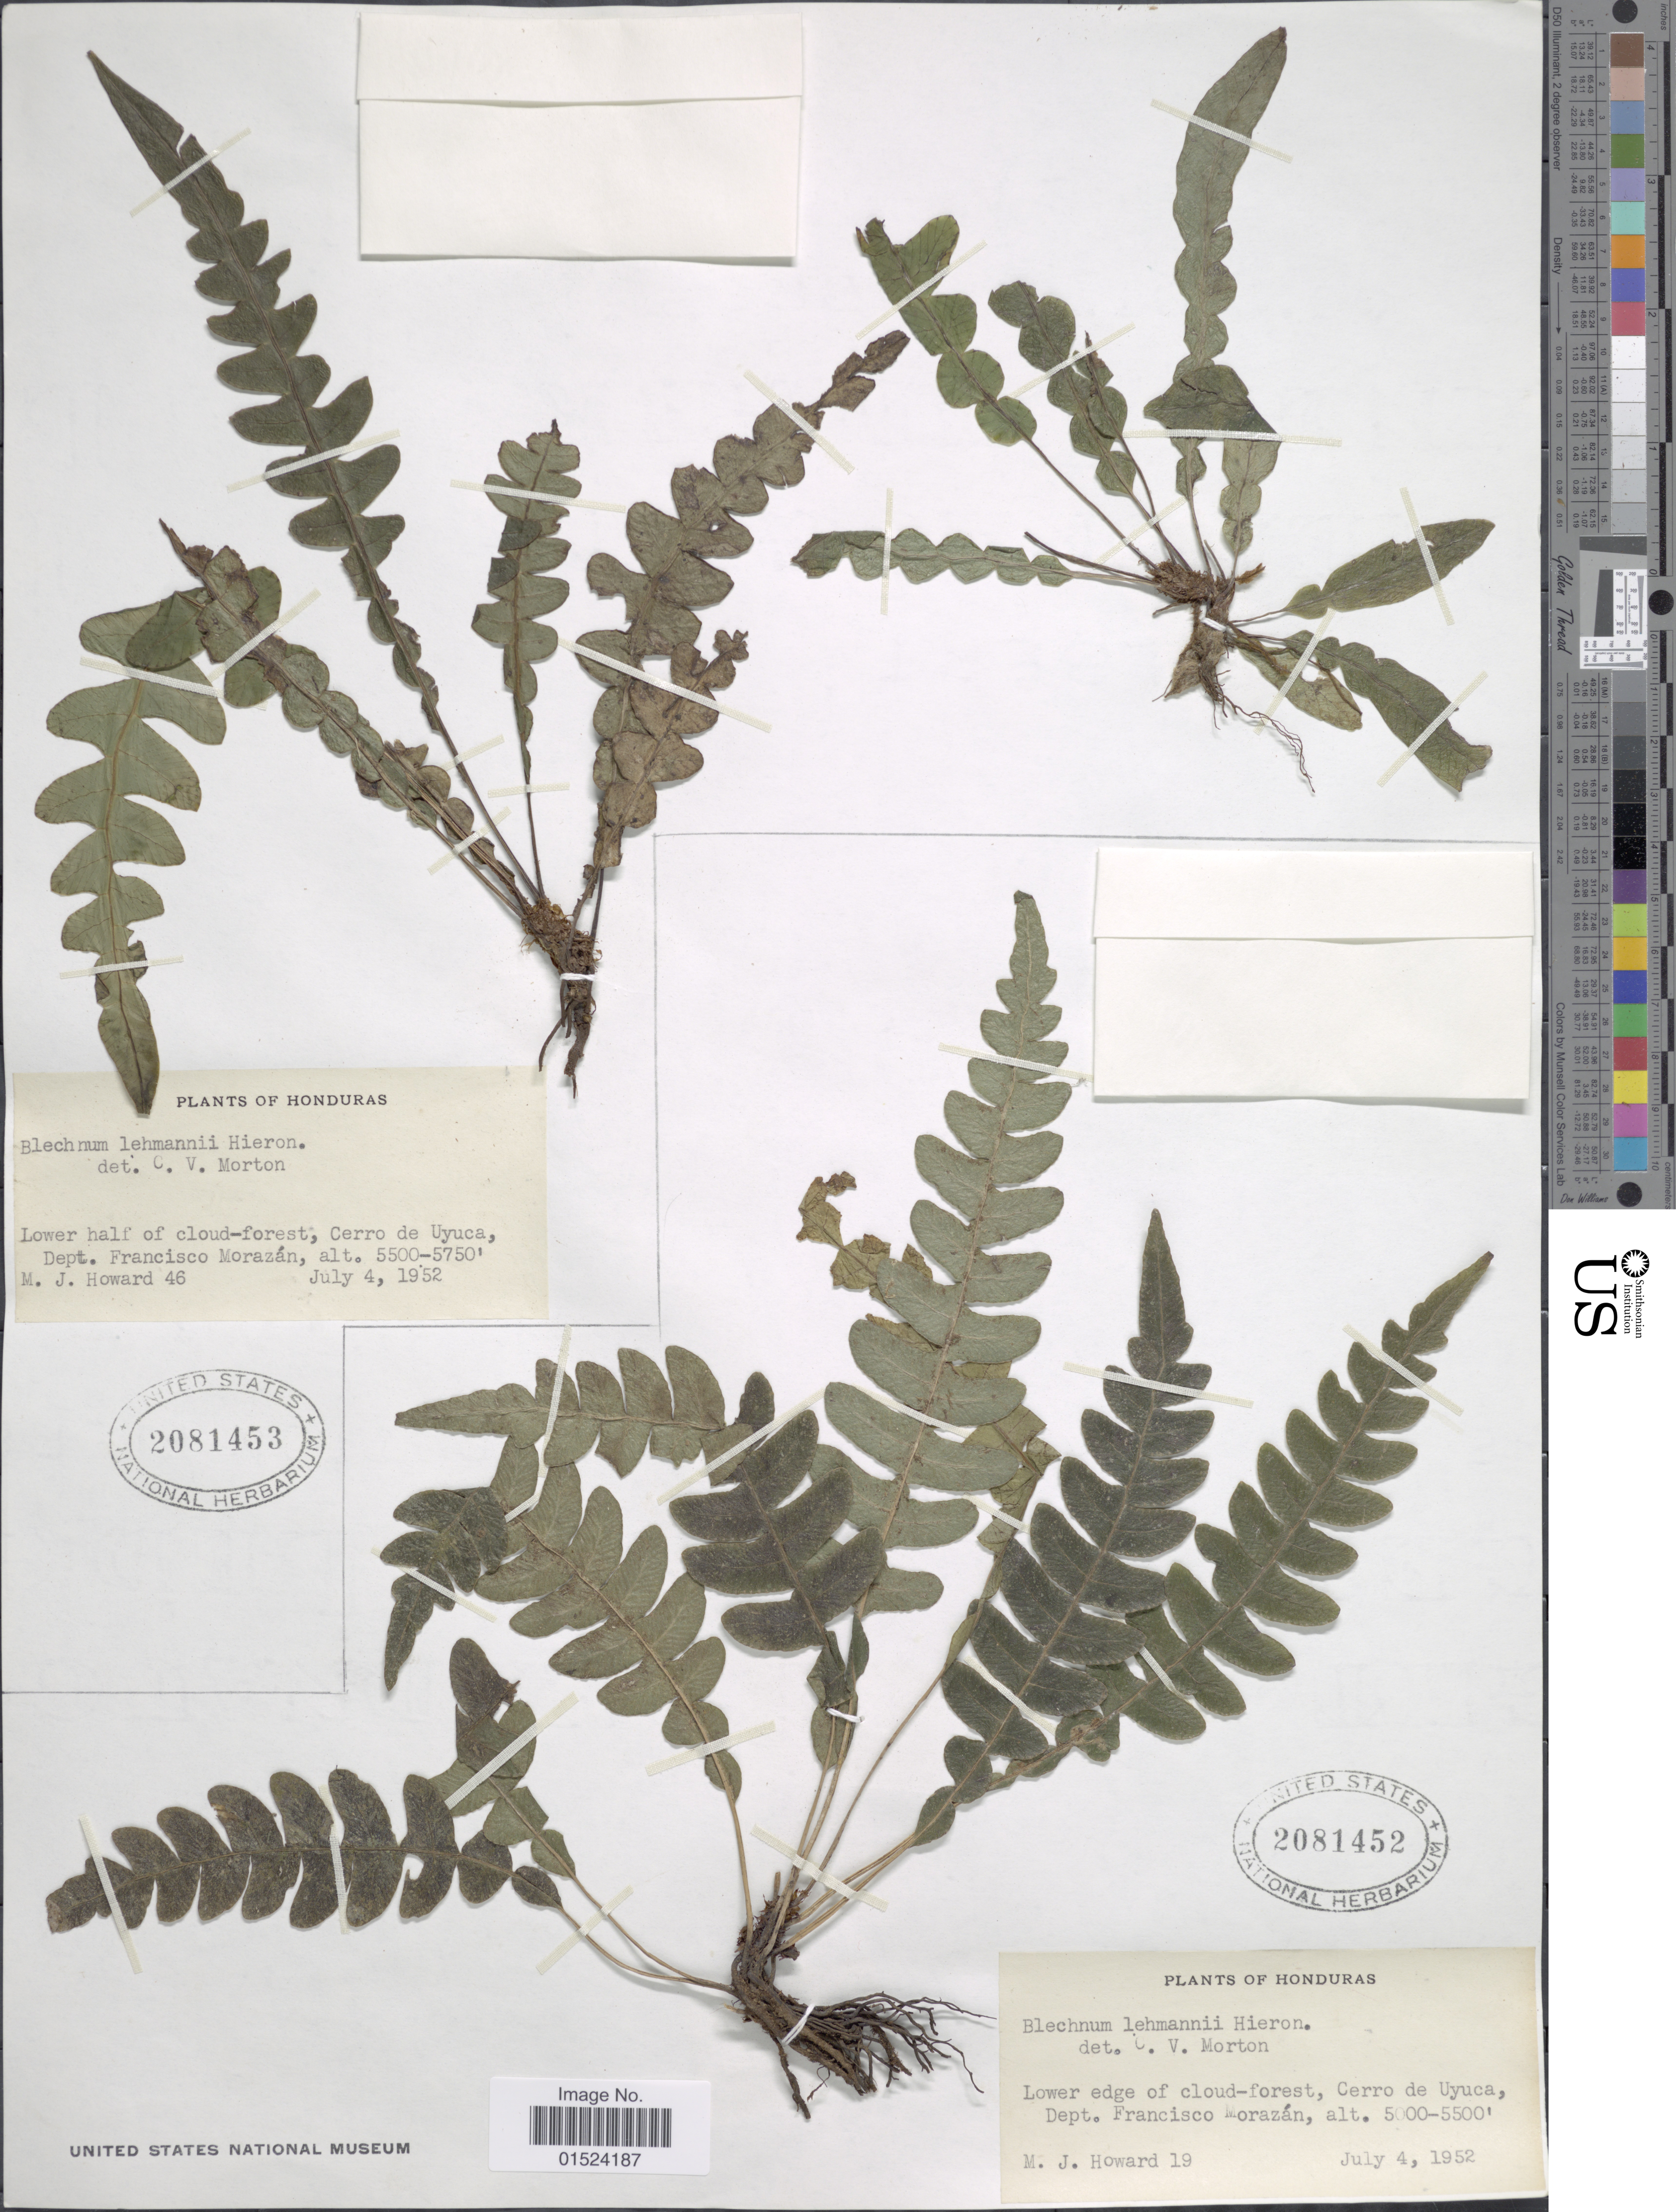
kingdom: Plantae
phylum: Tracheophyta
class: Polypodiopsida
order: Polypodiales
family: Blechnaceae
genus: Blechnum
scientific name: Blechnum l'herminieri subsp. l'herminieri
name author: (Bory) C. Chr.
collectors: M. Howard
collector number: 19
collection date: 1952-07-04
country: Honduras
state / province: Fco. Morazán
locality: Lower edge of cloud-forest, Cerro de Uyuca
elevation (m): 1524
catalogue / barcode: US 2081452